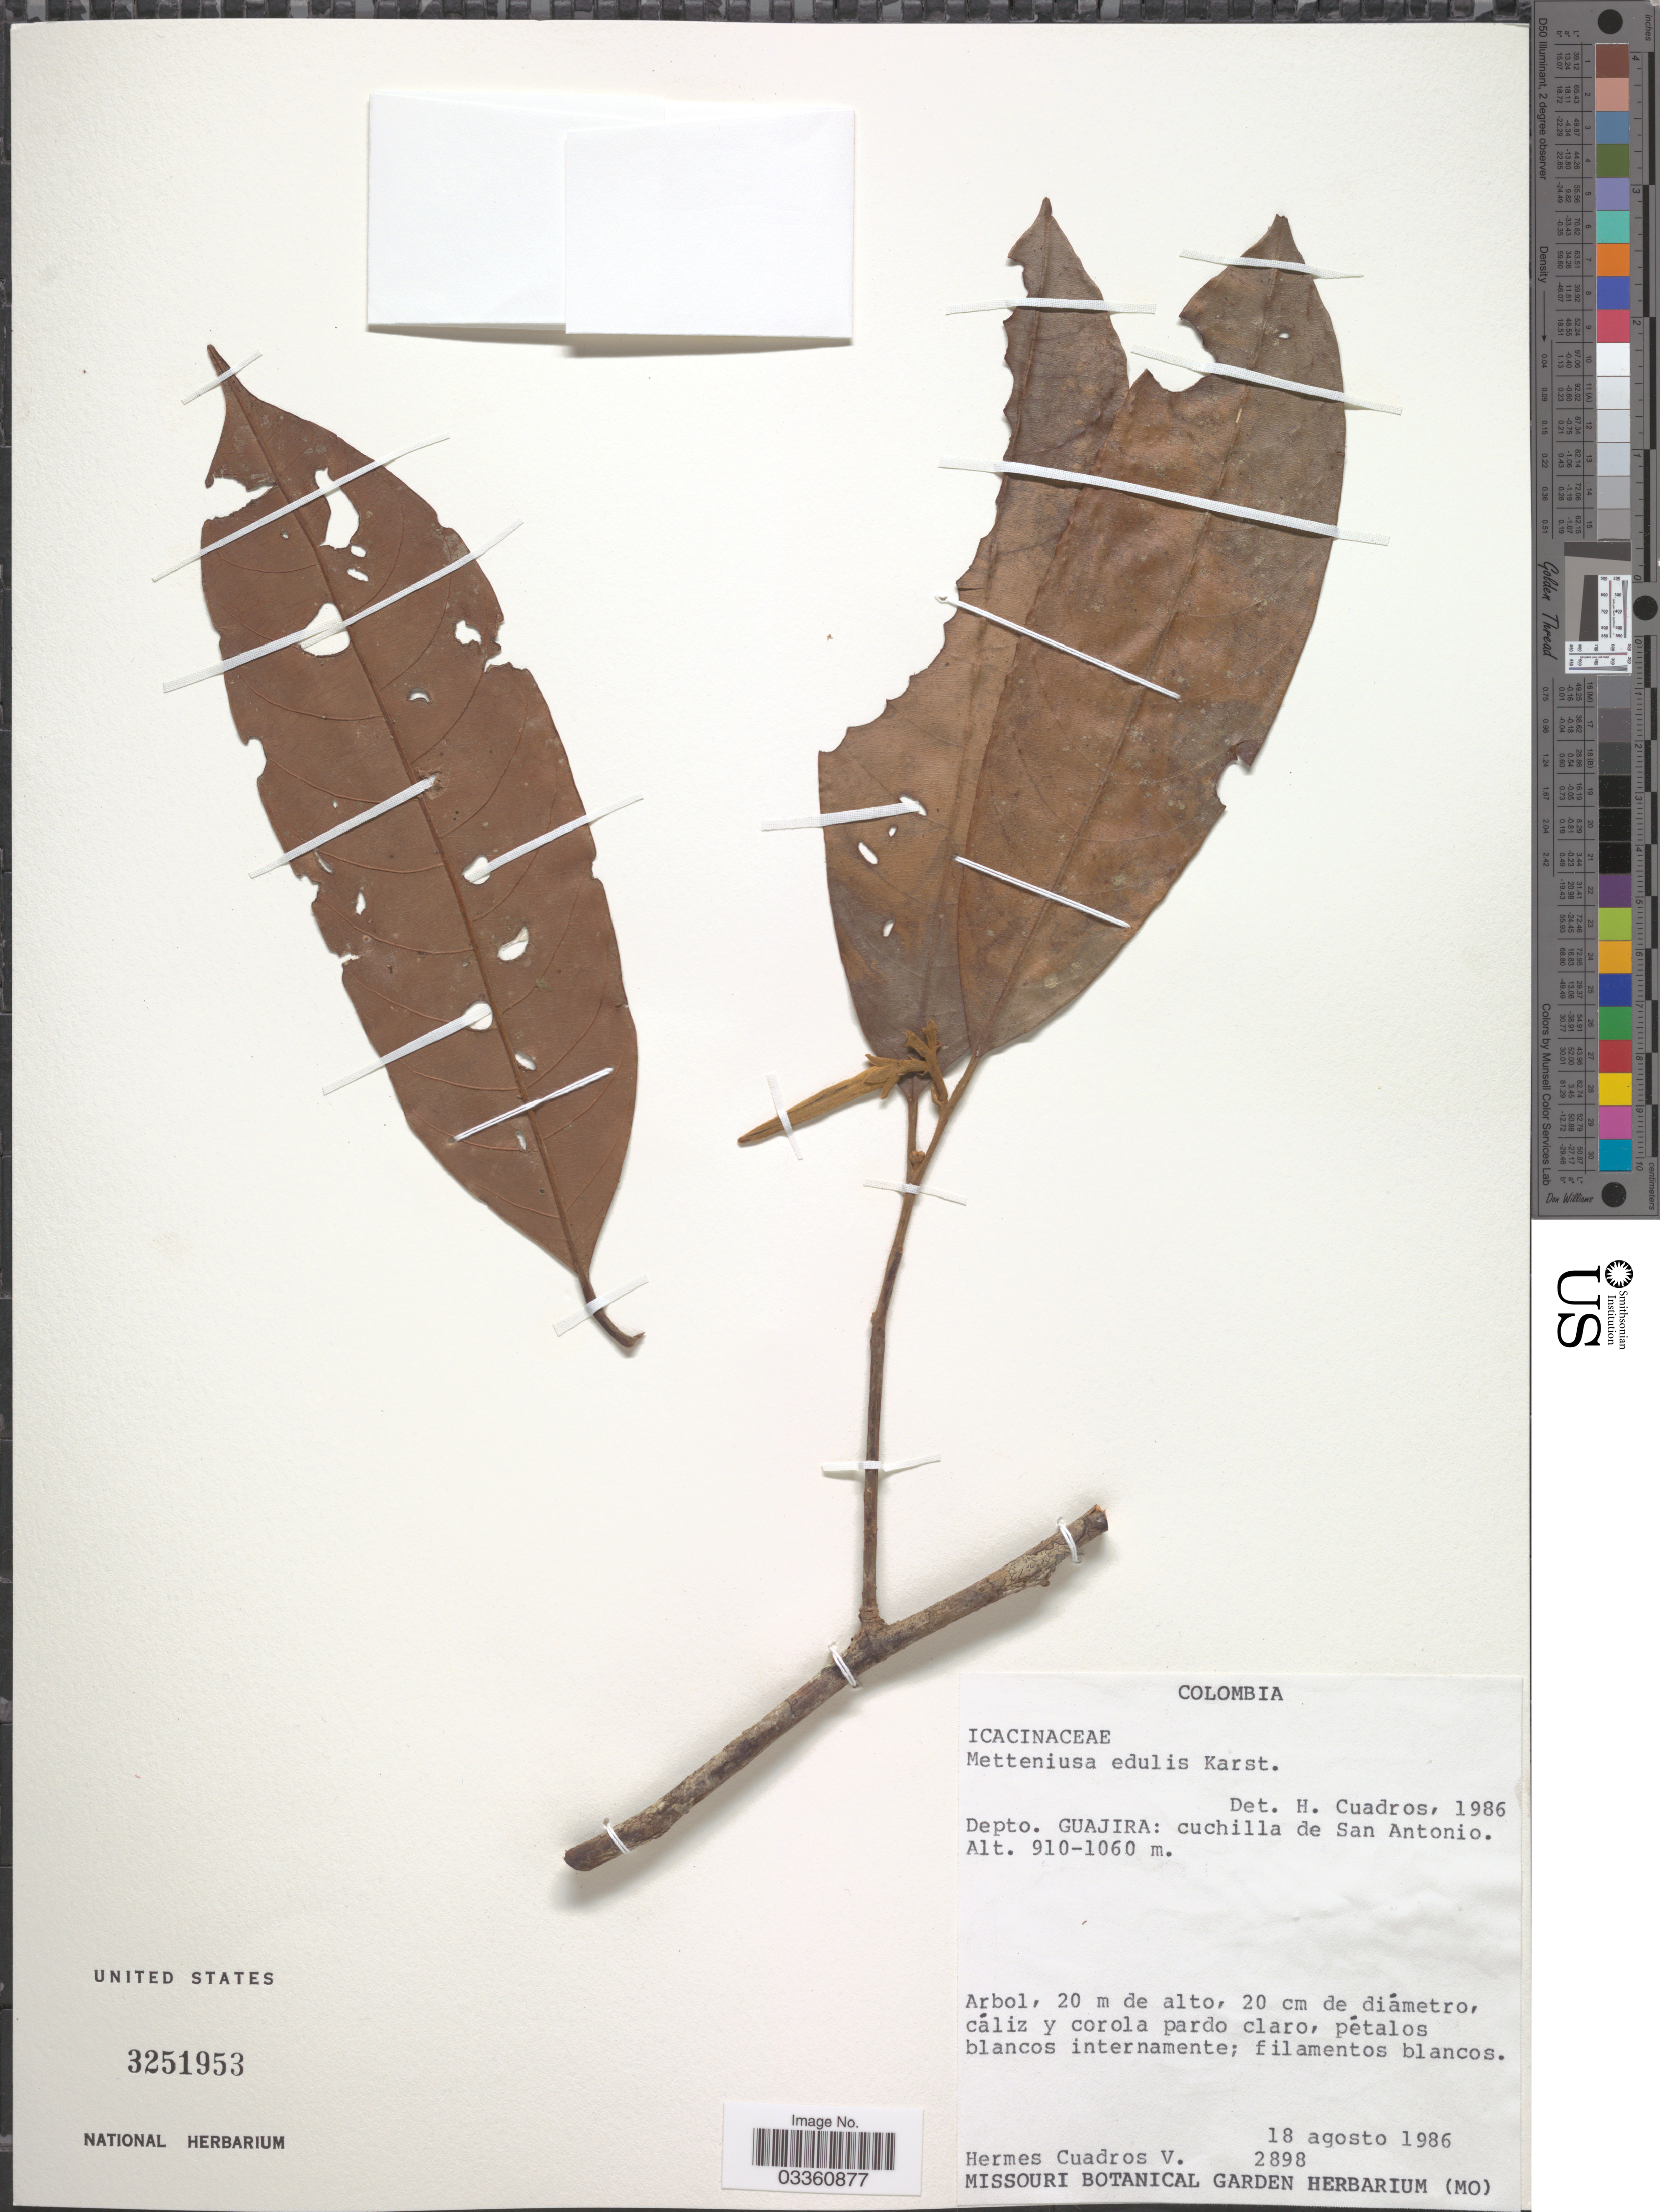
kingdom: Plantae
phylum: Tracheophyta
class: Magnoliopsida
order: Metteniusales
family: Metteniusaceae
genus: Metteniusa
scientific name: Metteniusa edulis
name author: H. Karst.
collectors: H. Cuadros V.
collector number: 2898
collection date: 1986-08-18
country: Colombia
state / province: La Guajira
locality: Depto. Guajira: cuchilla de San Antonio.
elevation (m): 910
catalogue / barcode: US 3251953